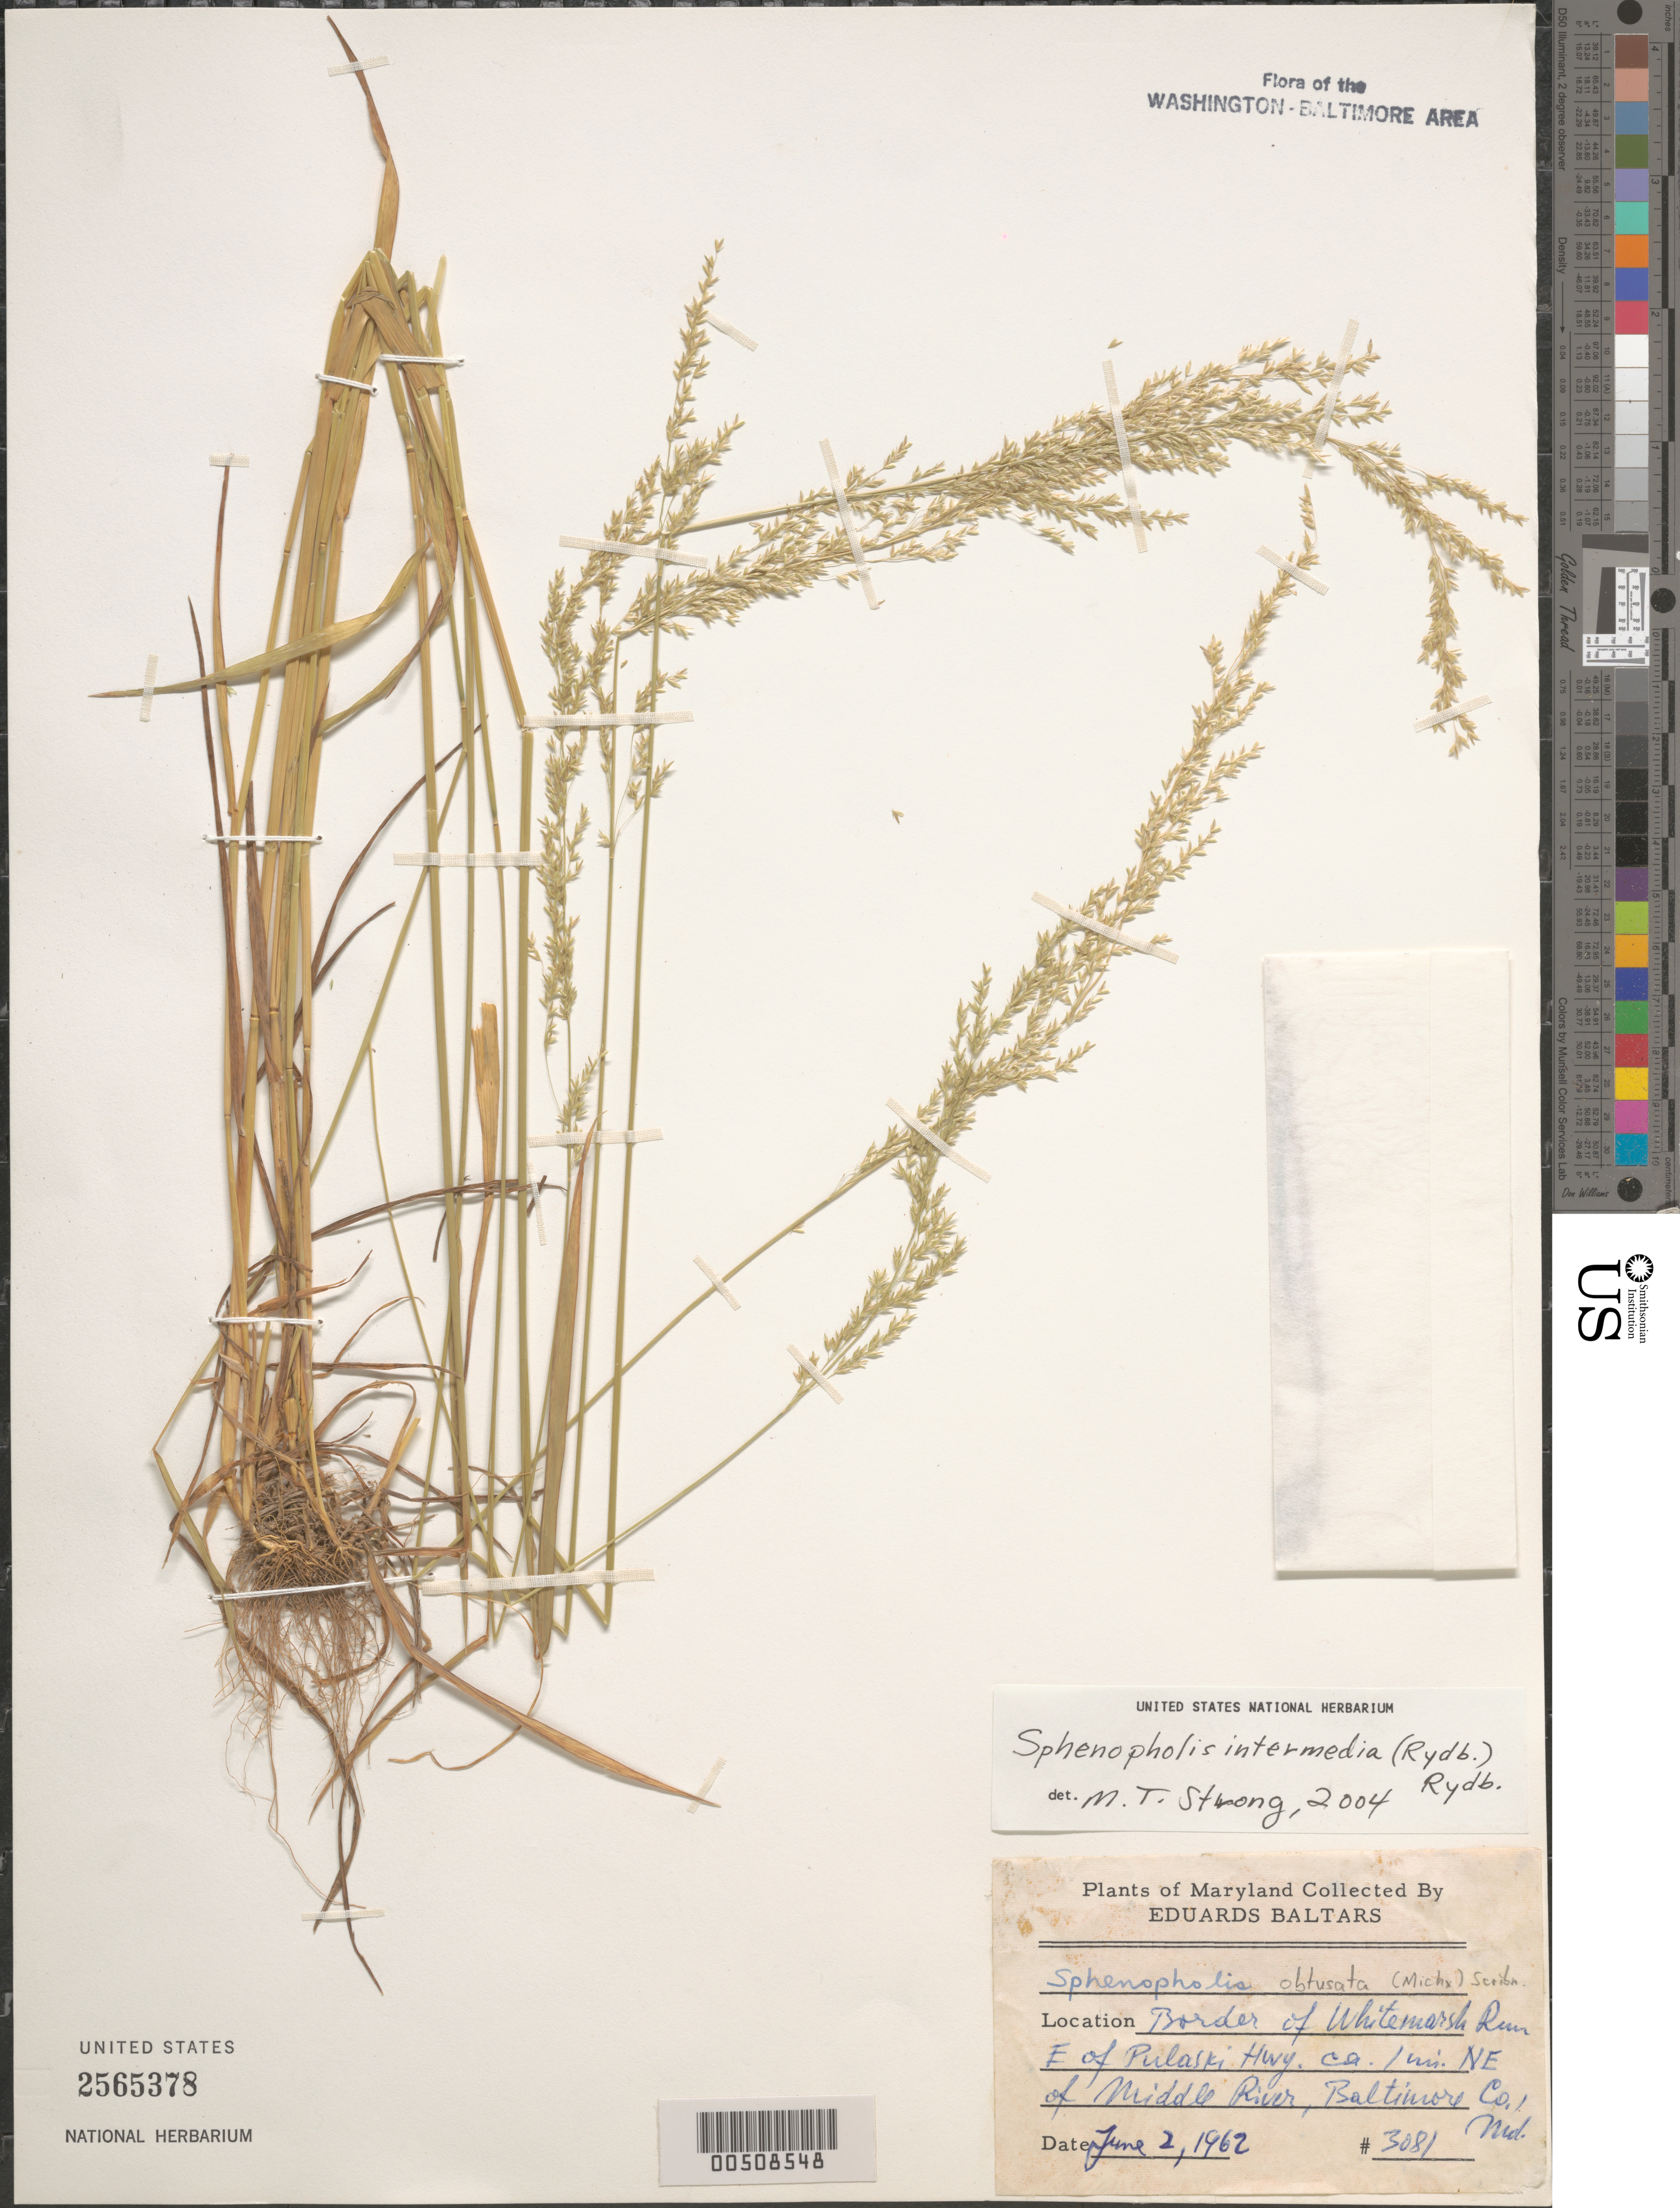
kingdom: Plantae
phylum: Tracheophyta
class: Liliopsida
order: Poales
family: Poaceae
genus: Sphenopholis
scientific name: Sphenopholis intermedia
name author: (Rydb.) Rydb.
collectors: E. Baltars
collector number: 3081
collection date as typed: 02 Jun 1962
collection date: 1962-06-02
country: United States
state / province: Maryland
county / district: Baltimore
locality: Whitemarsh Run, E of Pulaski Hwy., NE of middle River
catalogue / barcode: US 2565378